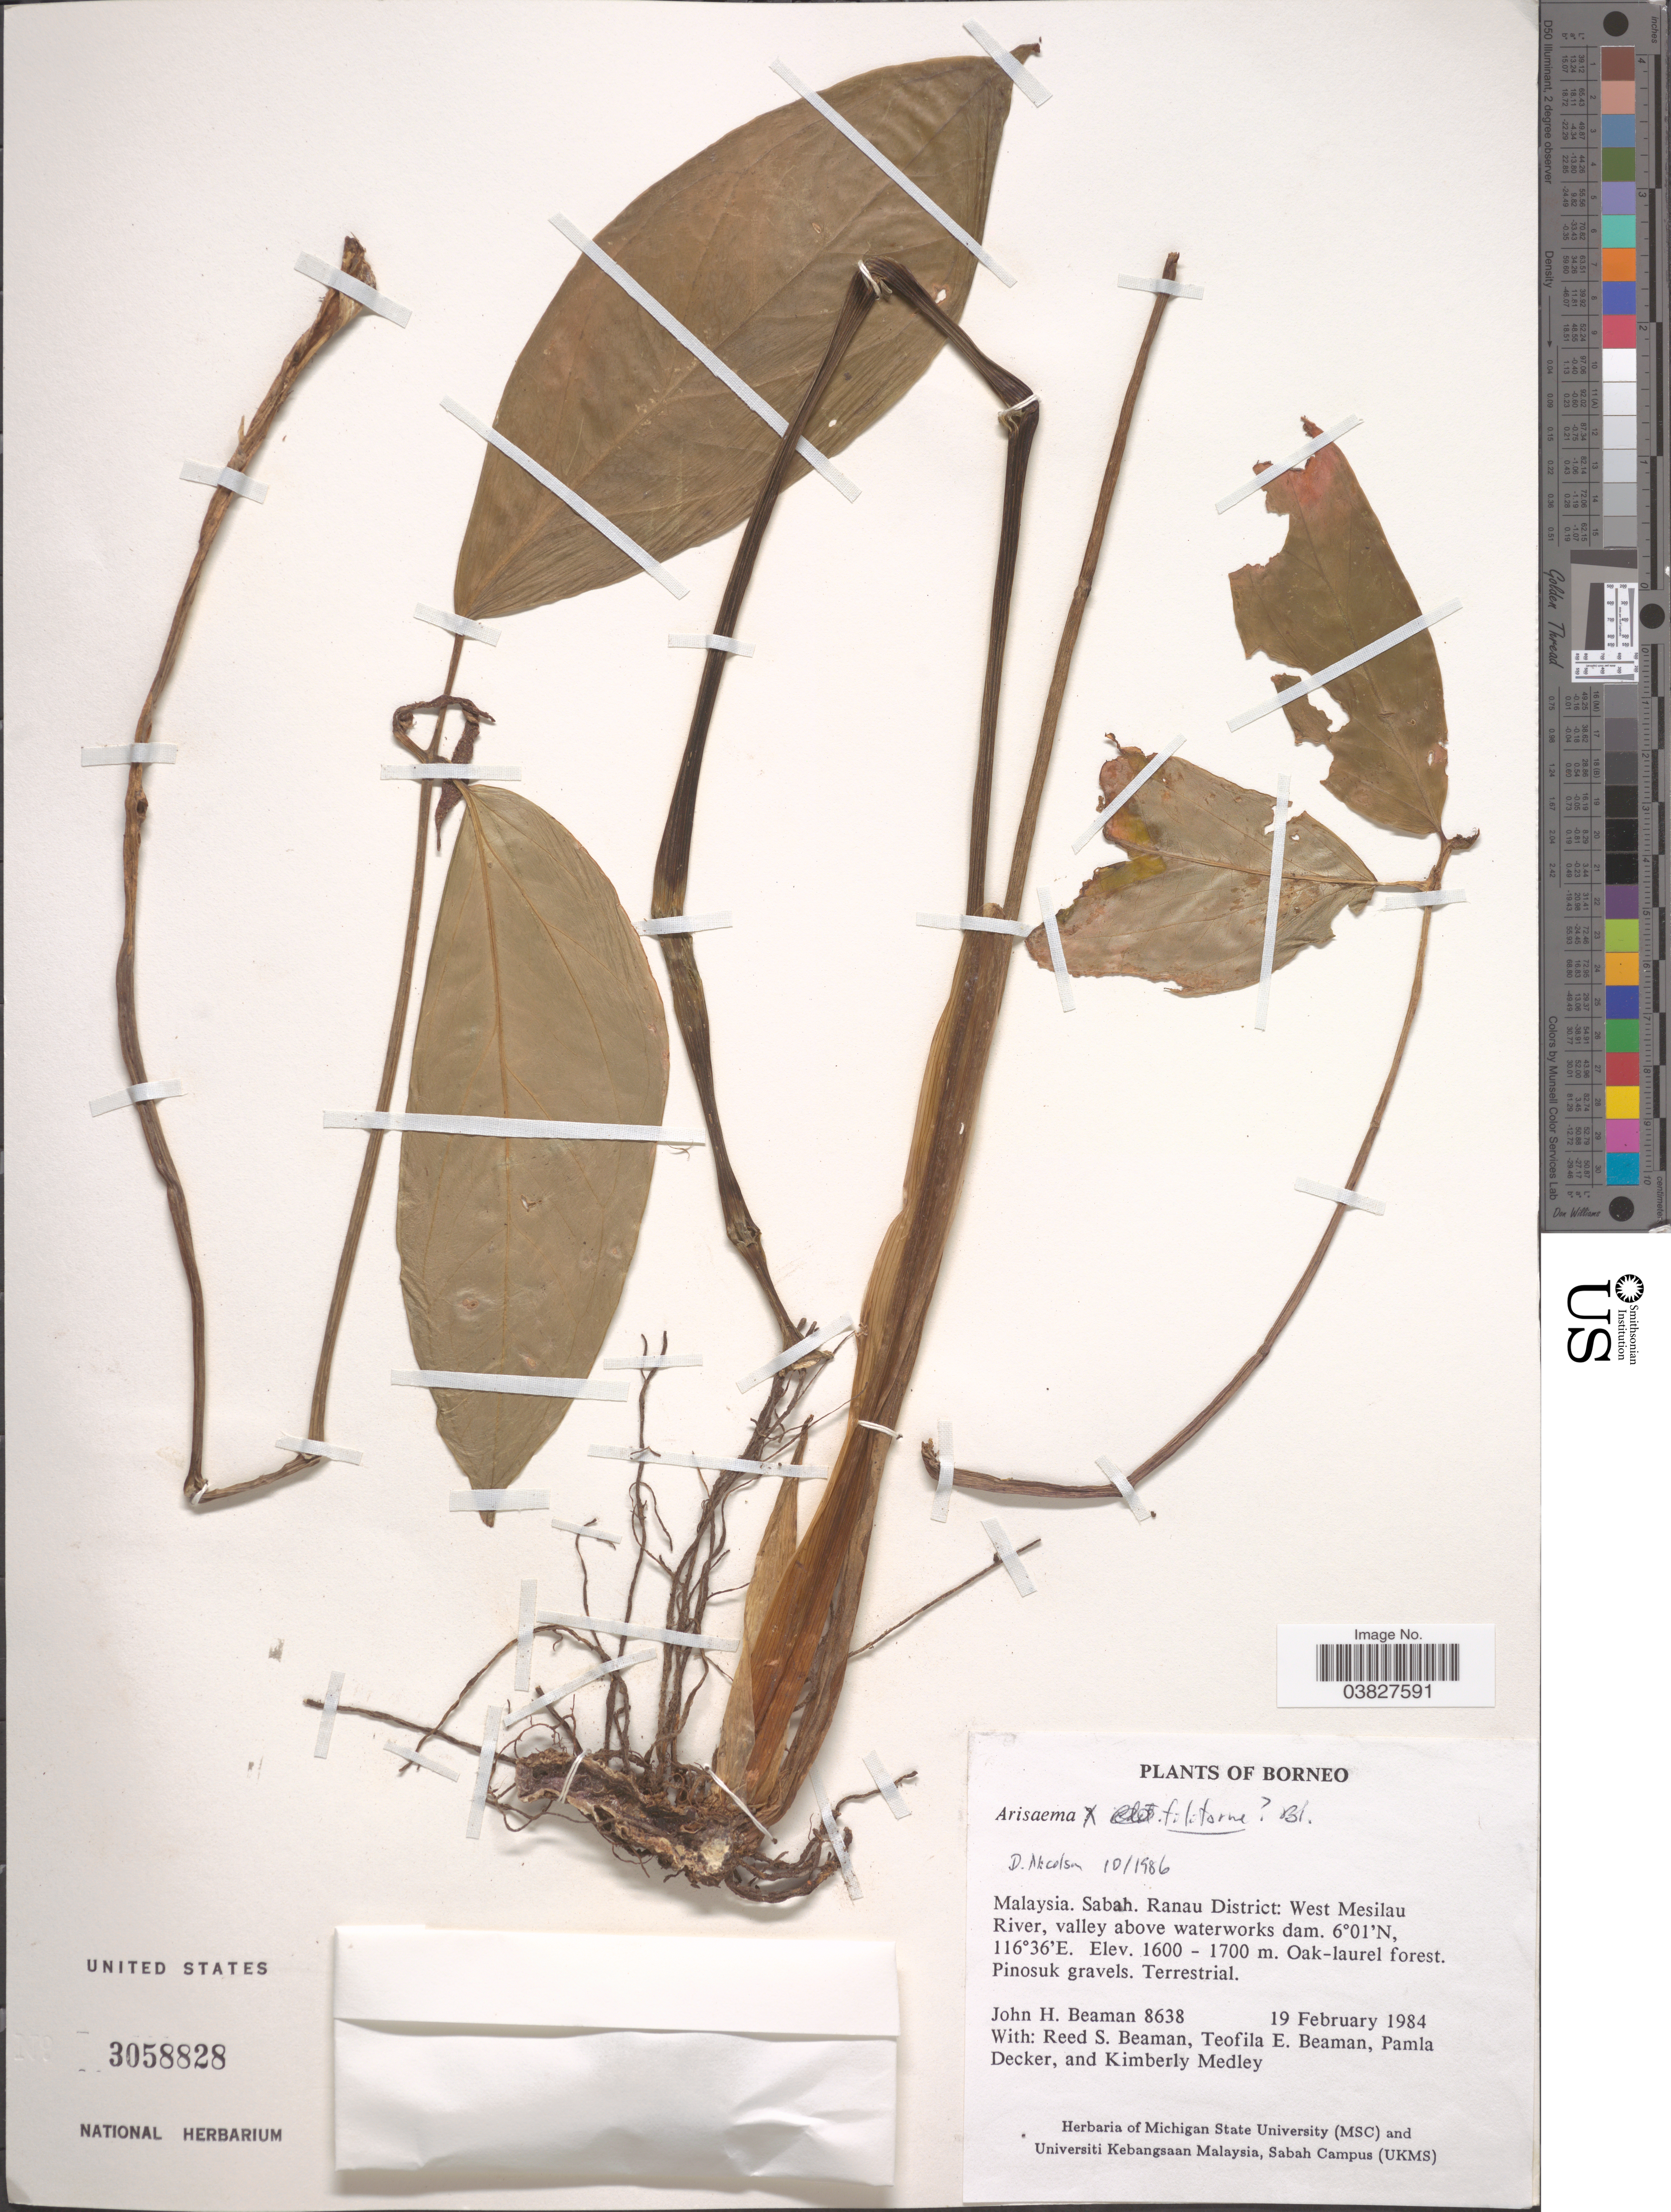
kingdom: Plantae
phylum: Tracheophyta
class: Liliopsida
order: Alismatales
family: Araceae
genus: Arisaema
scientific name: Arisaema filiforme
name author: (Reinw.) Blume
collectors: J. H. Beaman, R. S. Beaman, T. E. Beaman, P. Decker & K. Medley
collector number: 8638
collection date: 1984-02-19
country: Malaysia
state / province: Sabah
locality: Borneo. Ranau District: West Mesilau River, valley above waterworks dam.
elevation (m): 1600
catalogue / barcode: US 3058828